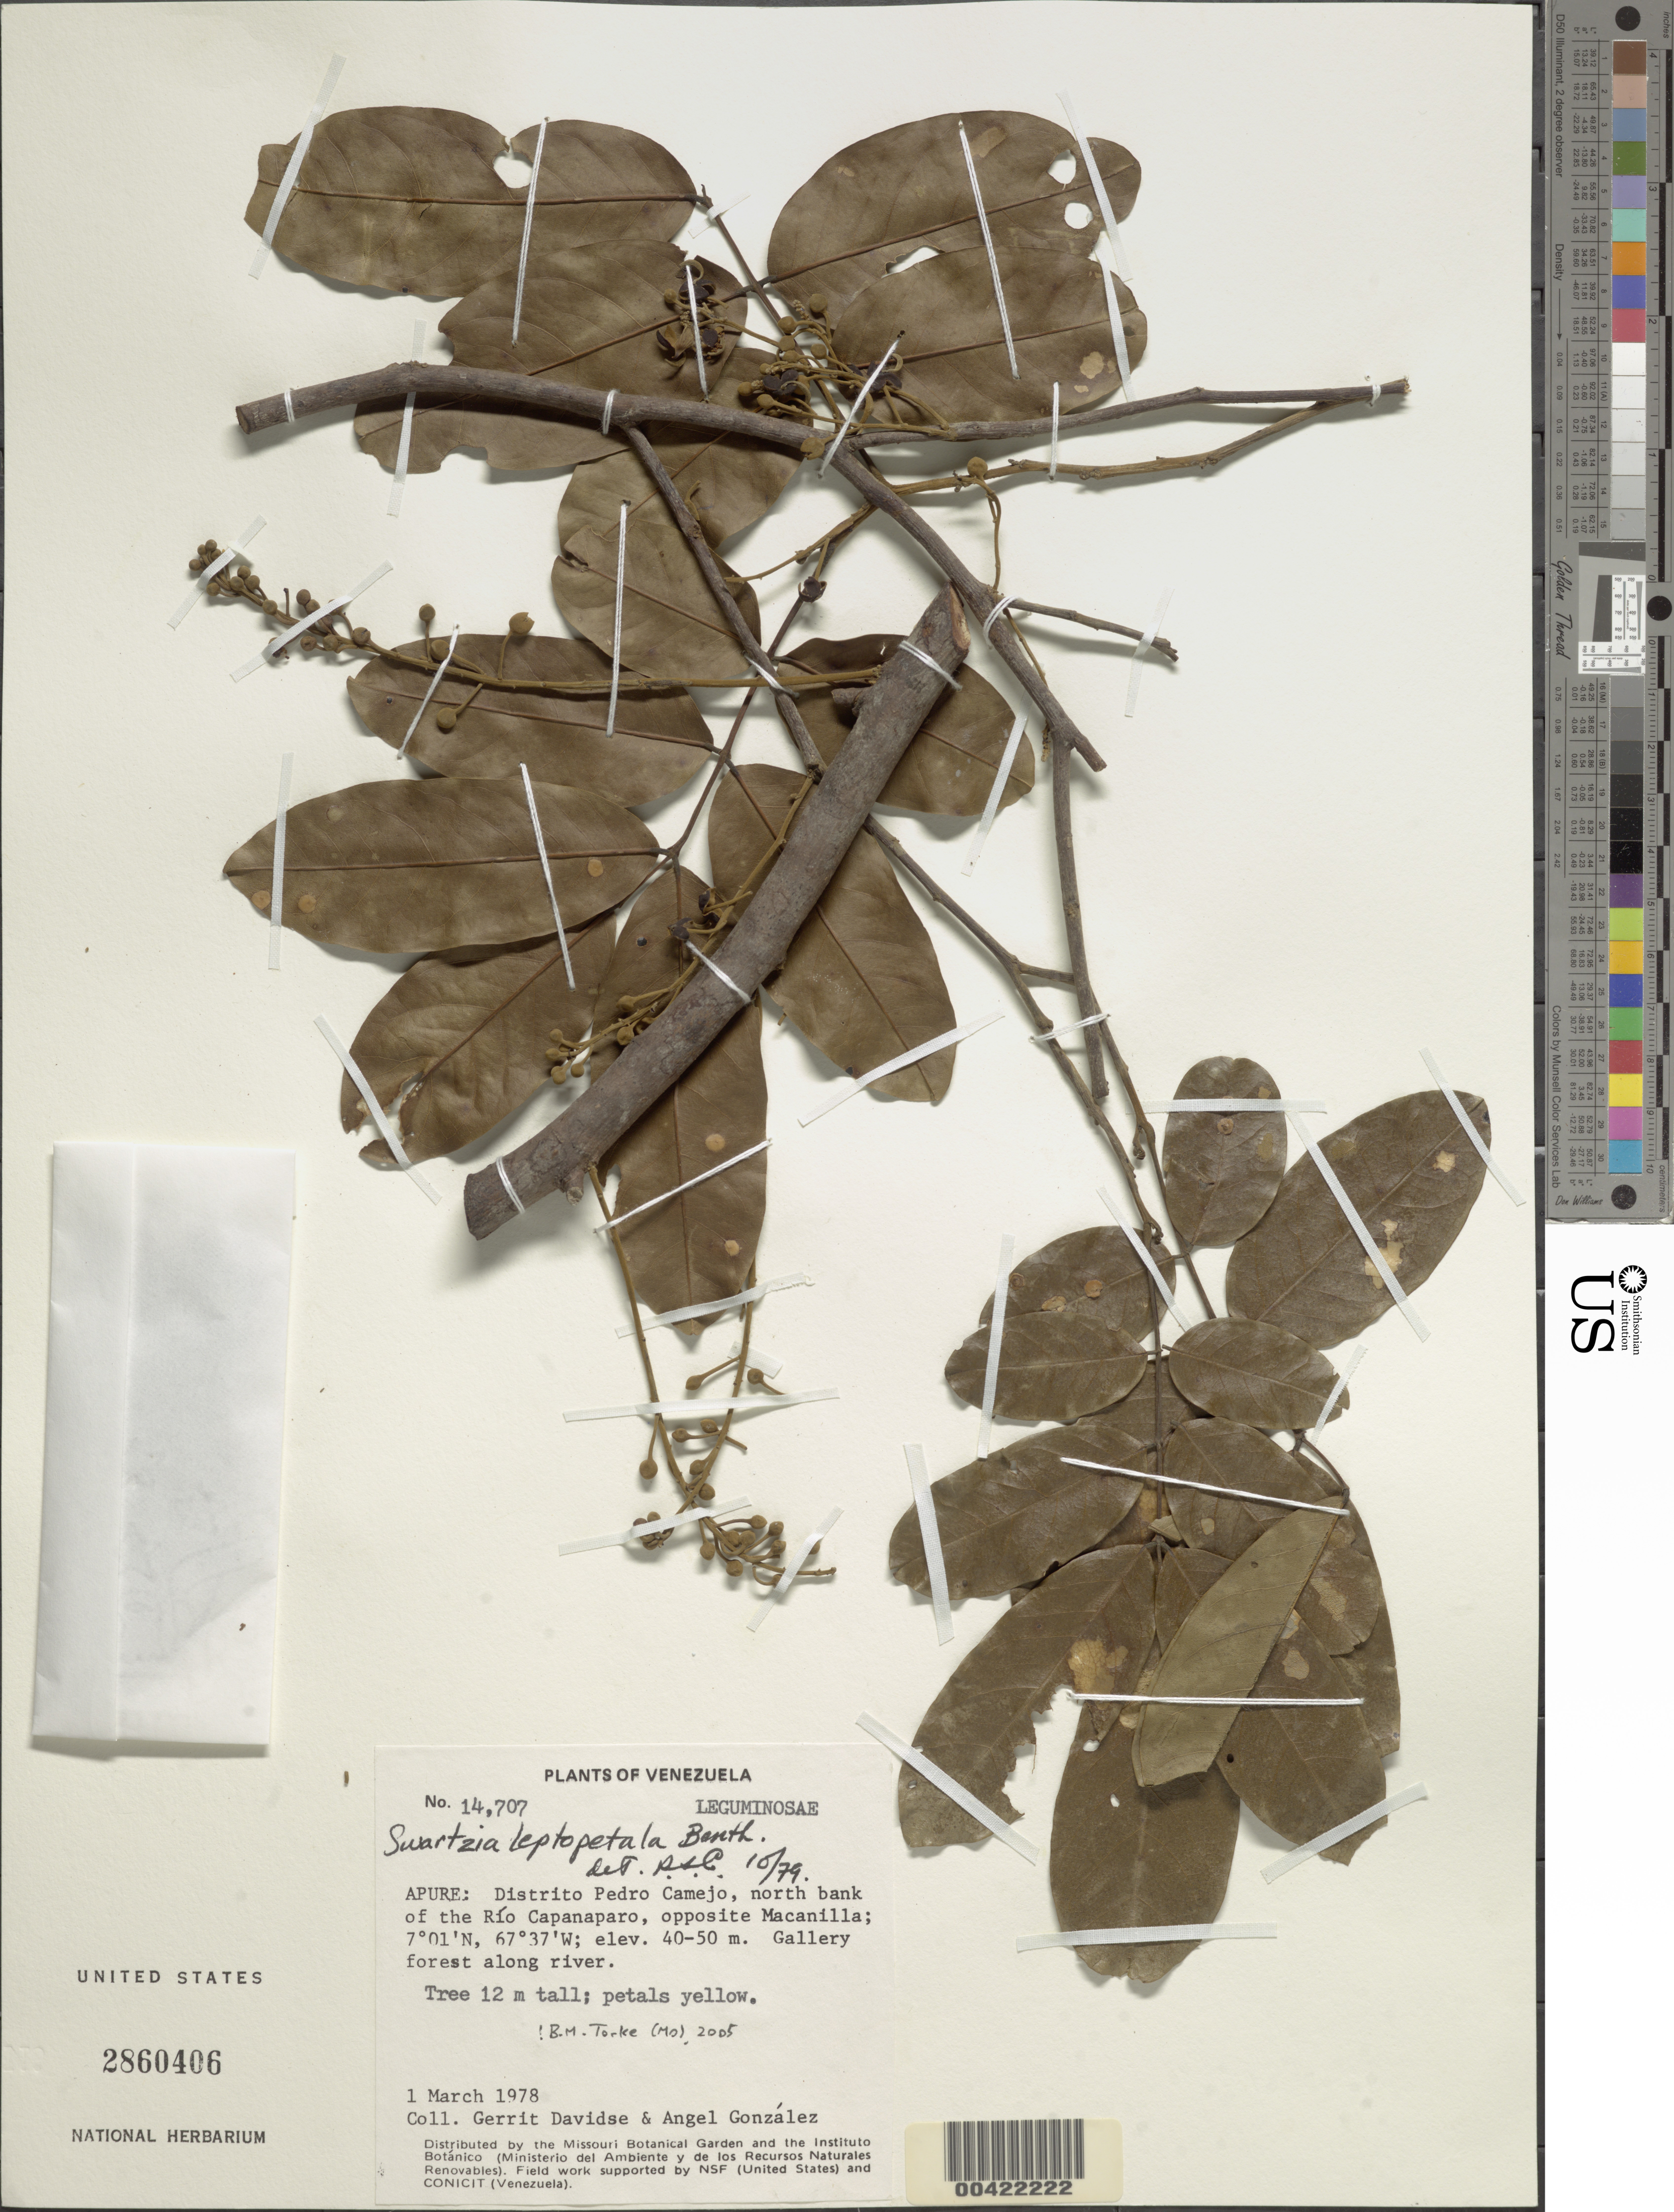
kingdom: Plantae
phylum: Tracheophyta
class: Magnoliopsida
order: Fabales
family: Fabaceae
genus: Swartzia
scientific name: Swartzia leptopetala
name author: Benth.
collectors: G. Davidse & A. C. González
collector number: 14707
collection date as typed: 01 Mar 1978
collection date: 1978-03-01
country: Venezuela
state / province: Apure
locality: Macanilla, opposite; n bank of rio capanaparo; distrito pedro camejo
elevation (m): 40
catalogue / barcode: US 2860406